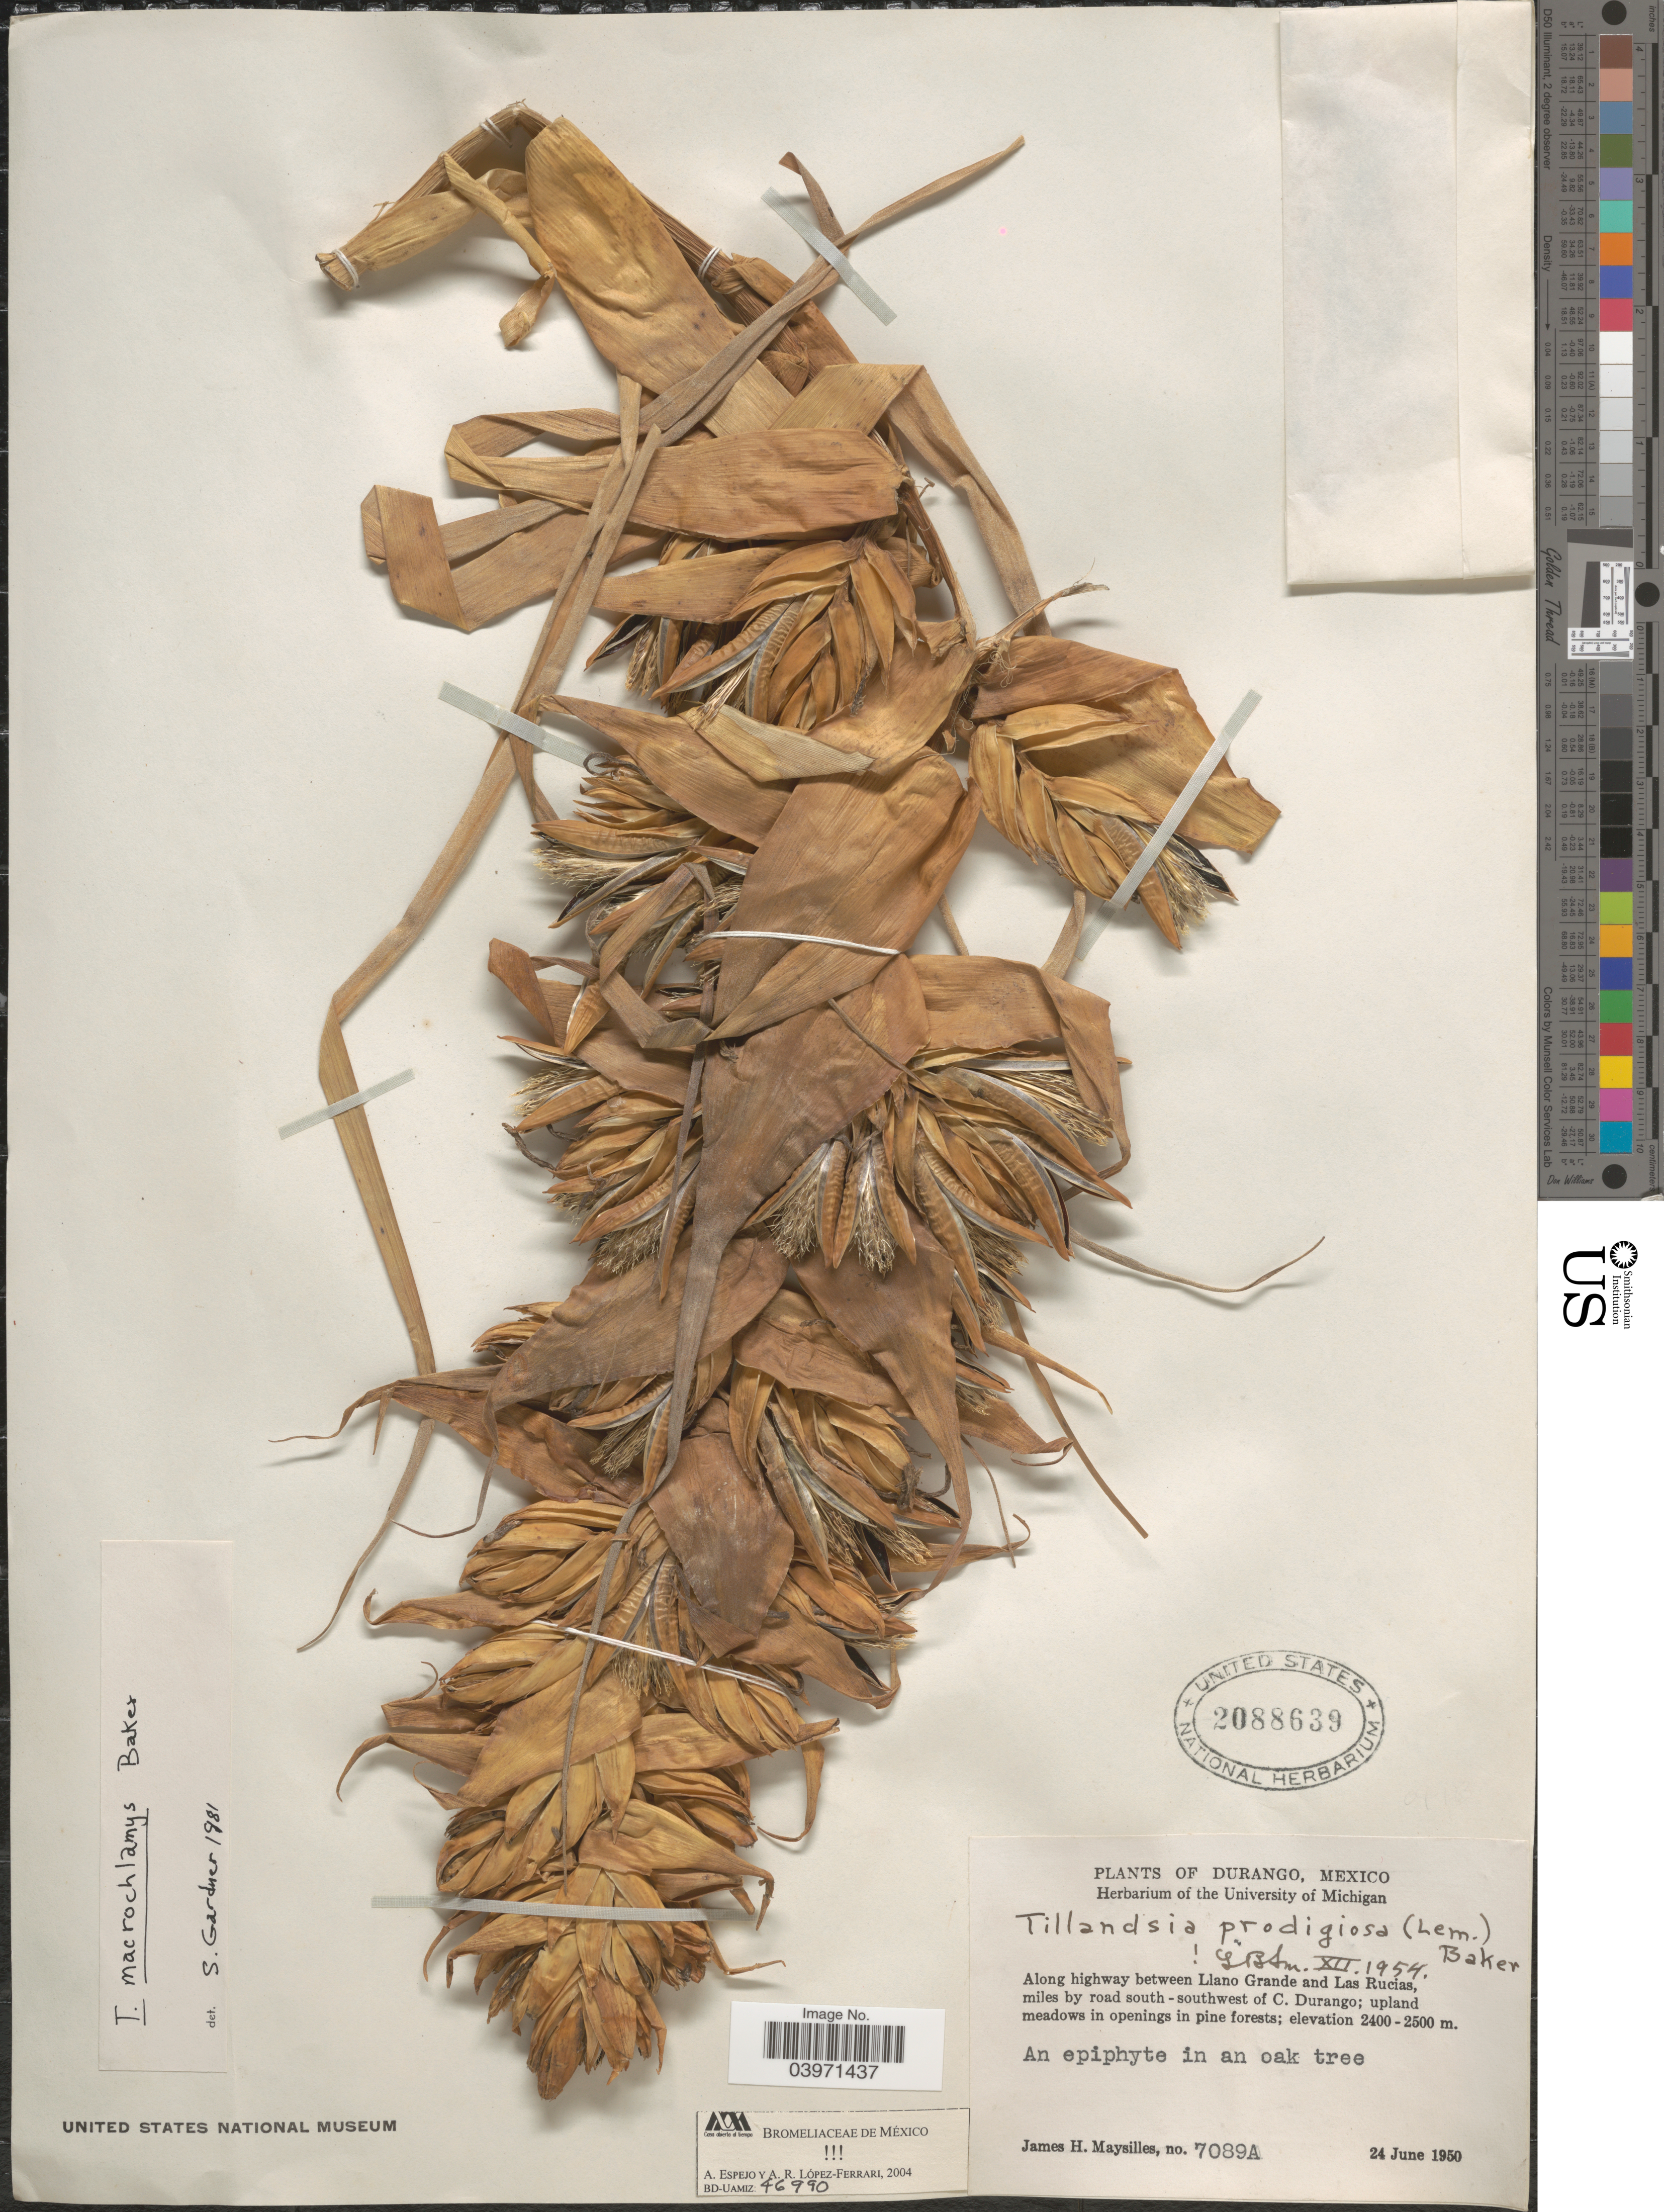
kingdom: Plantae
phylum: Tracheophyta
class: Liliopsida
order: Poales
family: Bromeliaceae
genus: Tillandsia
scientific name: Tillandsia macrochlamys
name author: Baker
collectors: J. Maysilles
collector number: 7089A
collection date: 1950-06-24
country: Mexico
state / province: Durango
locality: Along highway between Llano Grande and Las Rucias, miles by road south-southwest of C. Durango.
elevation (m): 2400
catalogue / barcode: US 2088639